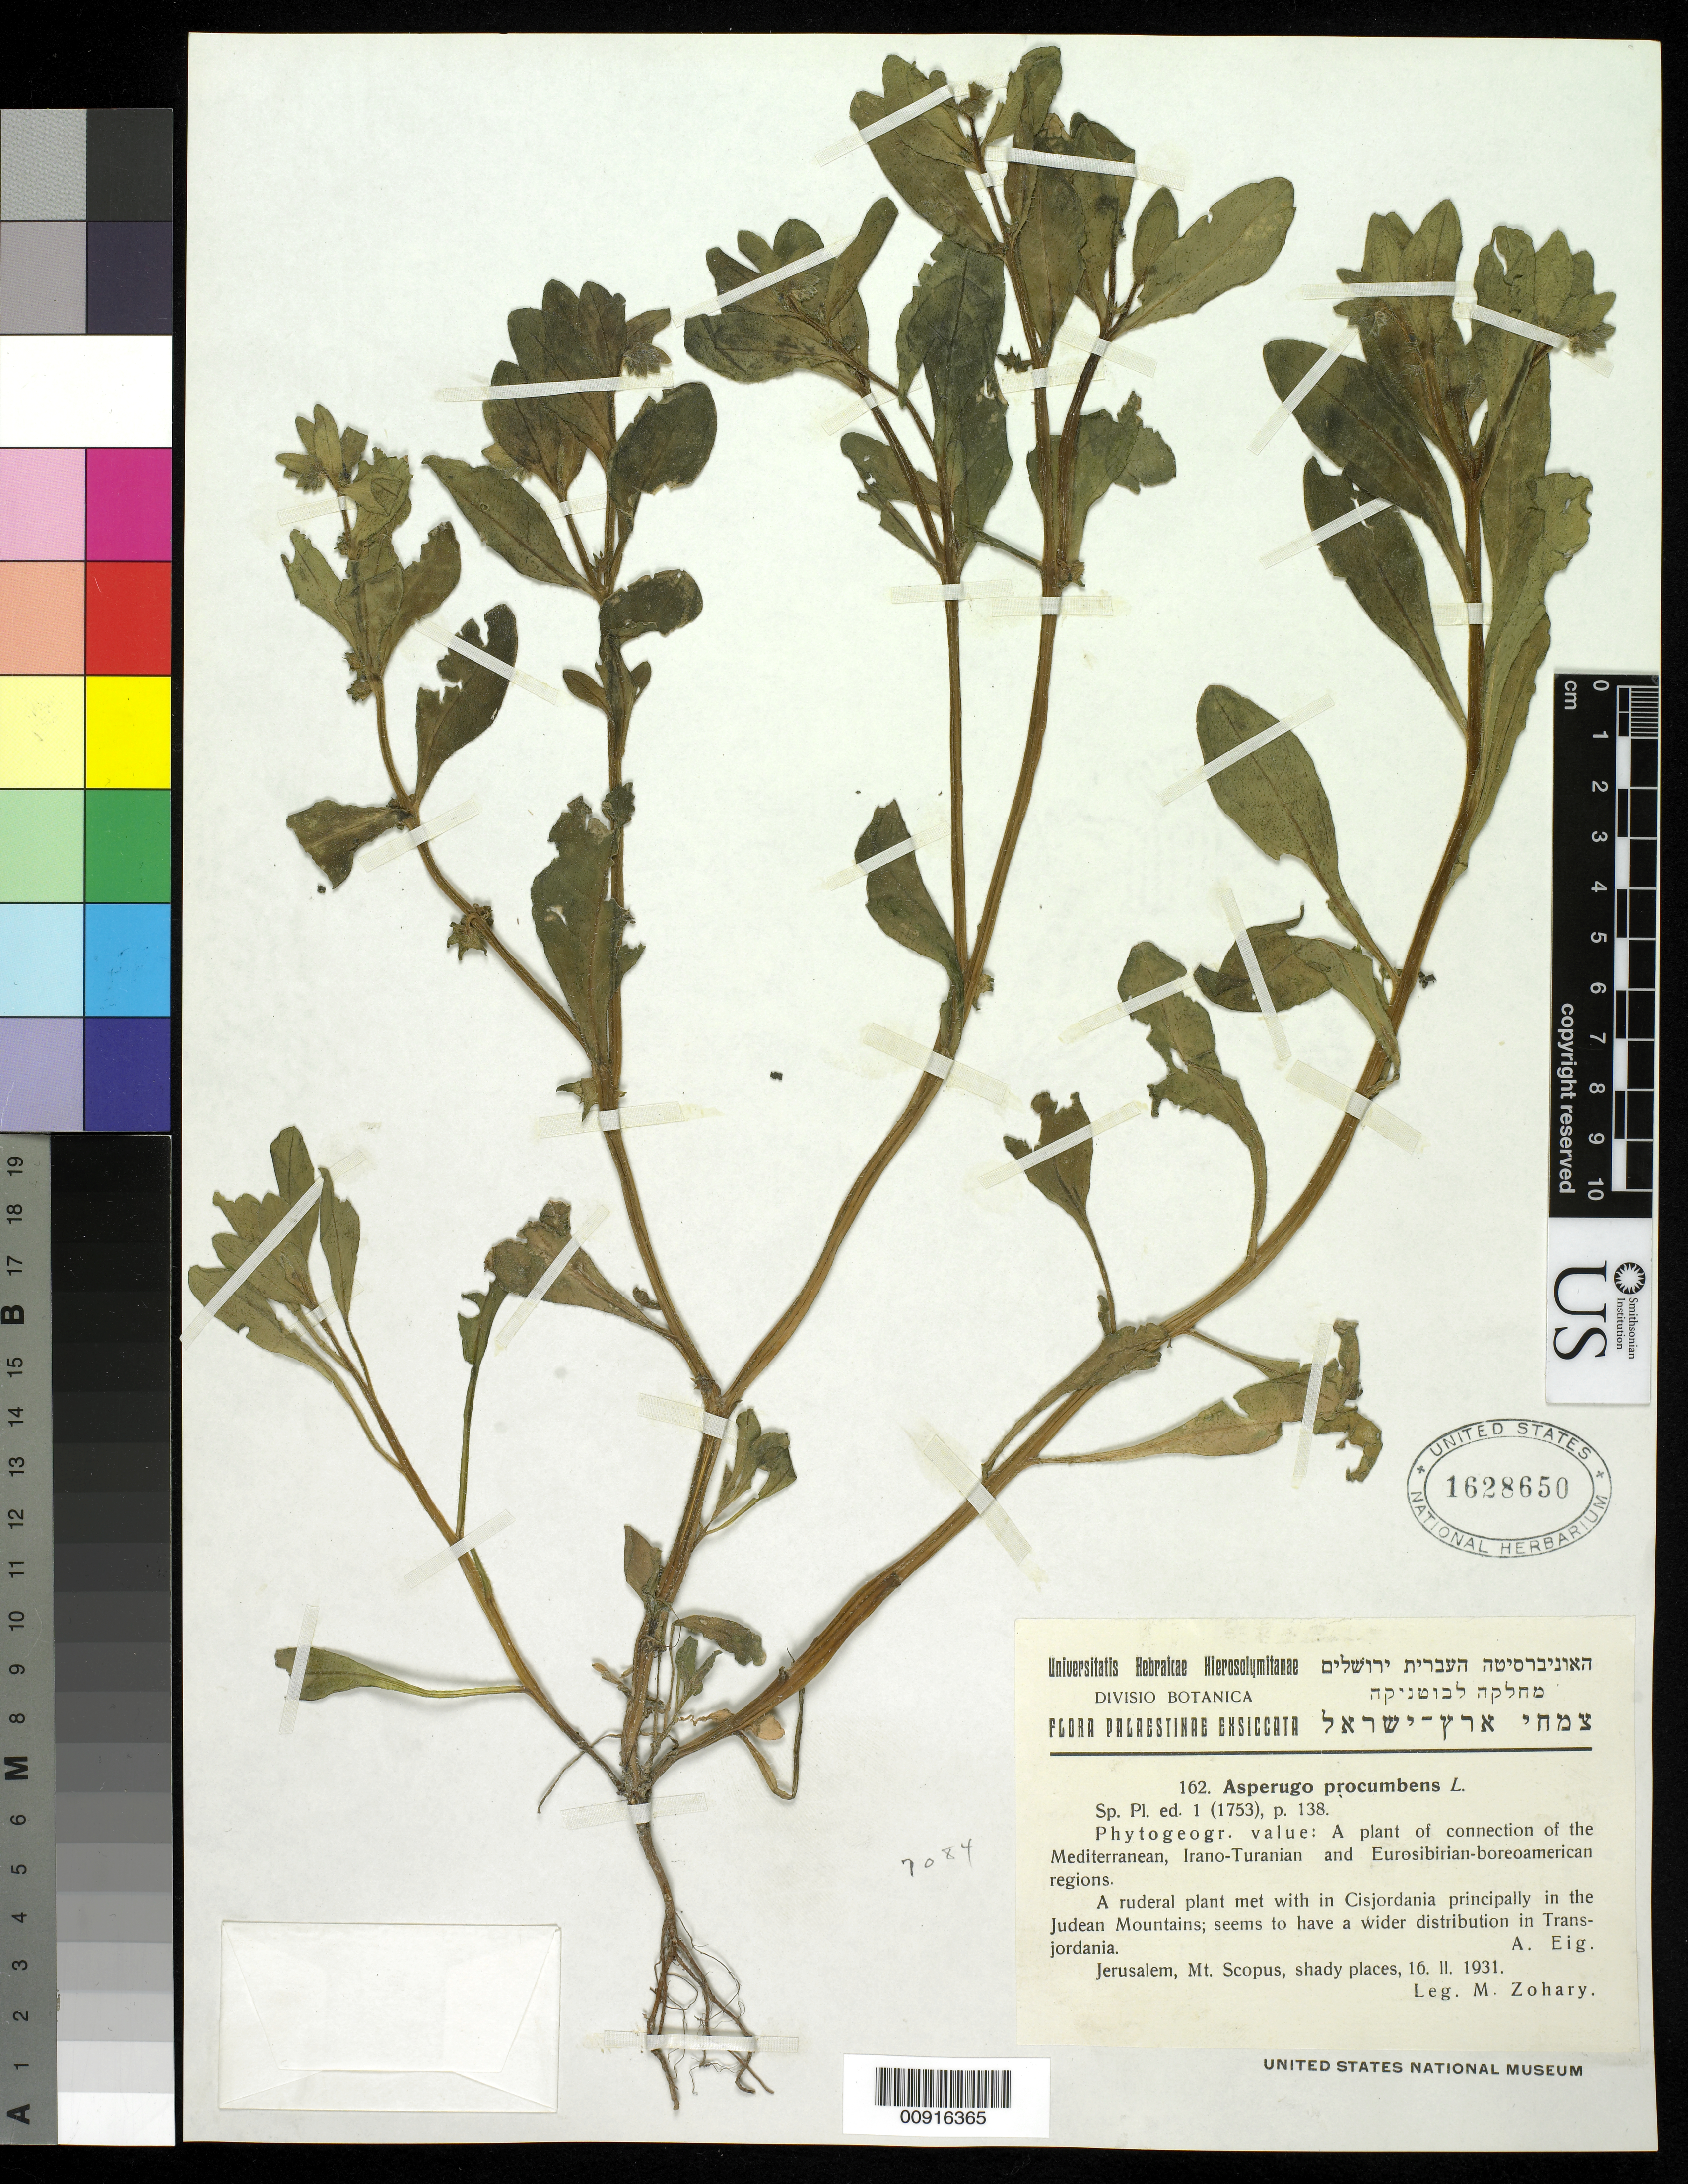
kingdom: Plantae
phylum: Tracheophyta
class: Magnoliopsida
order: Boraginales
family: Boraginaceae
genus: Asperugo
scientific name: Asperugo procumbens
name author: L.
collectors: M. Zohary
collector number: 162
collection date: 1931-02-16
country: Israel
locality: Jerusalem, Mt Scopus, shady places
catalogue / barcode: US 1628650